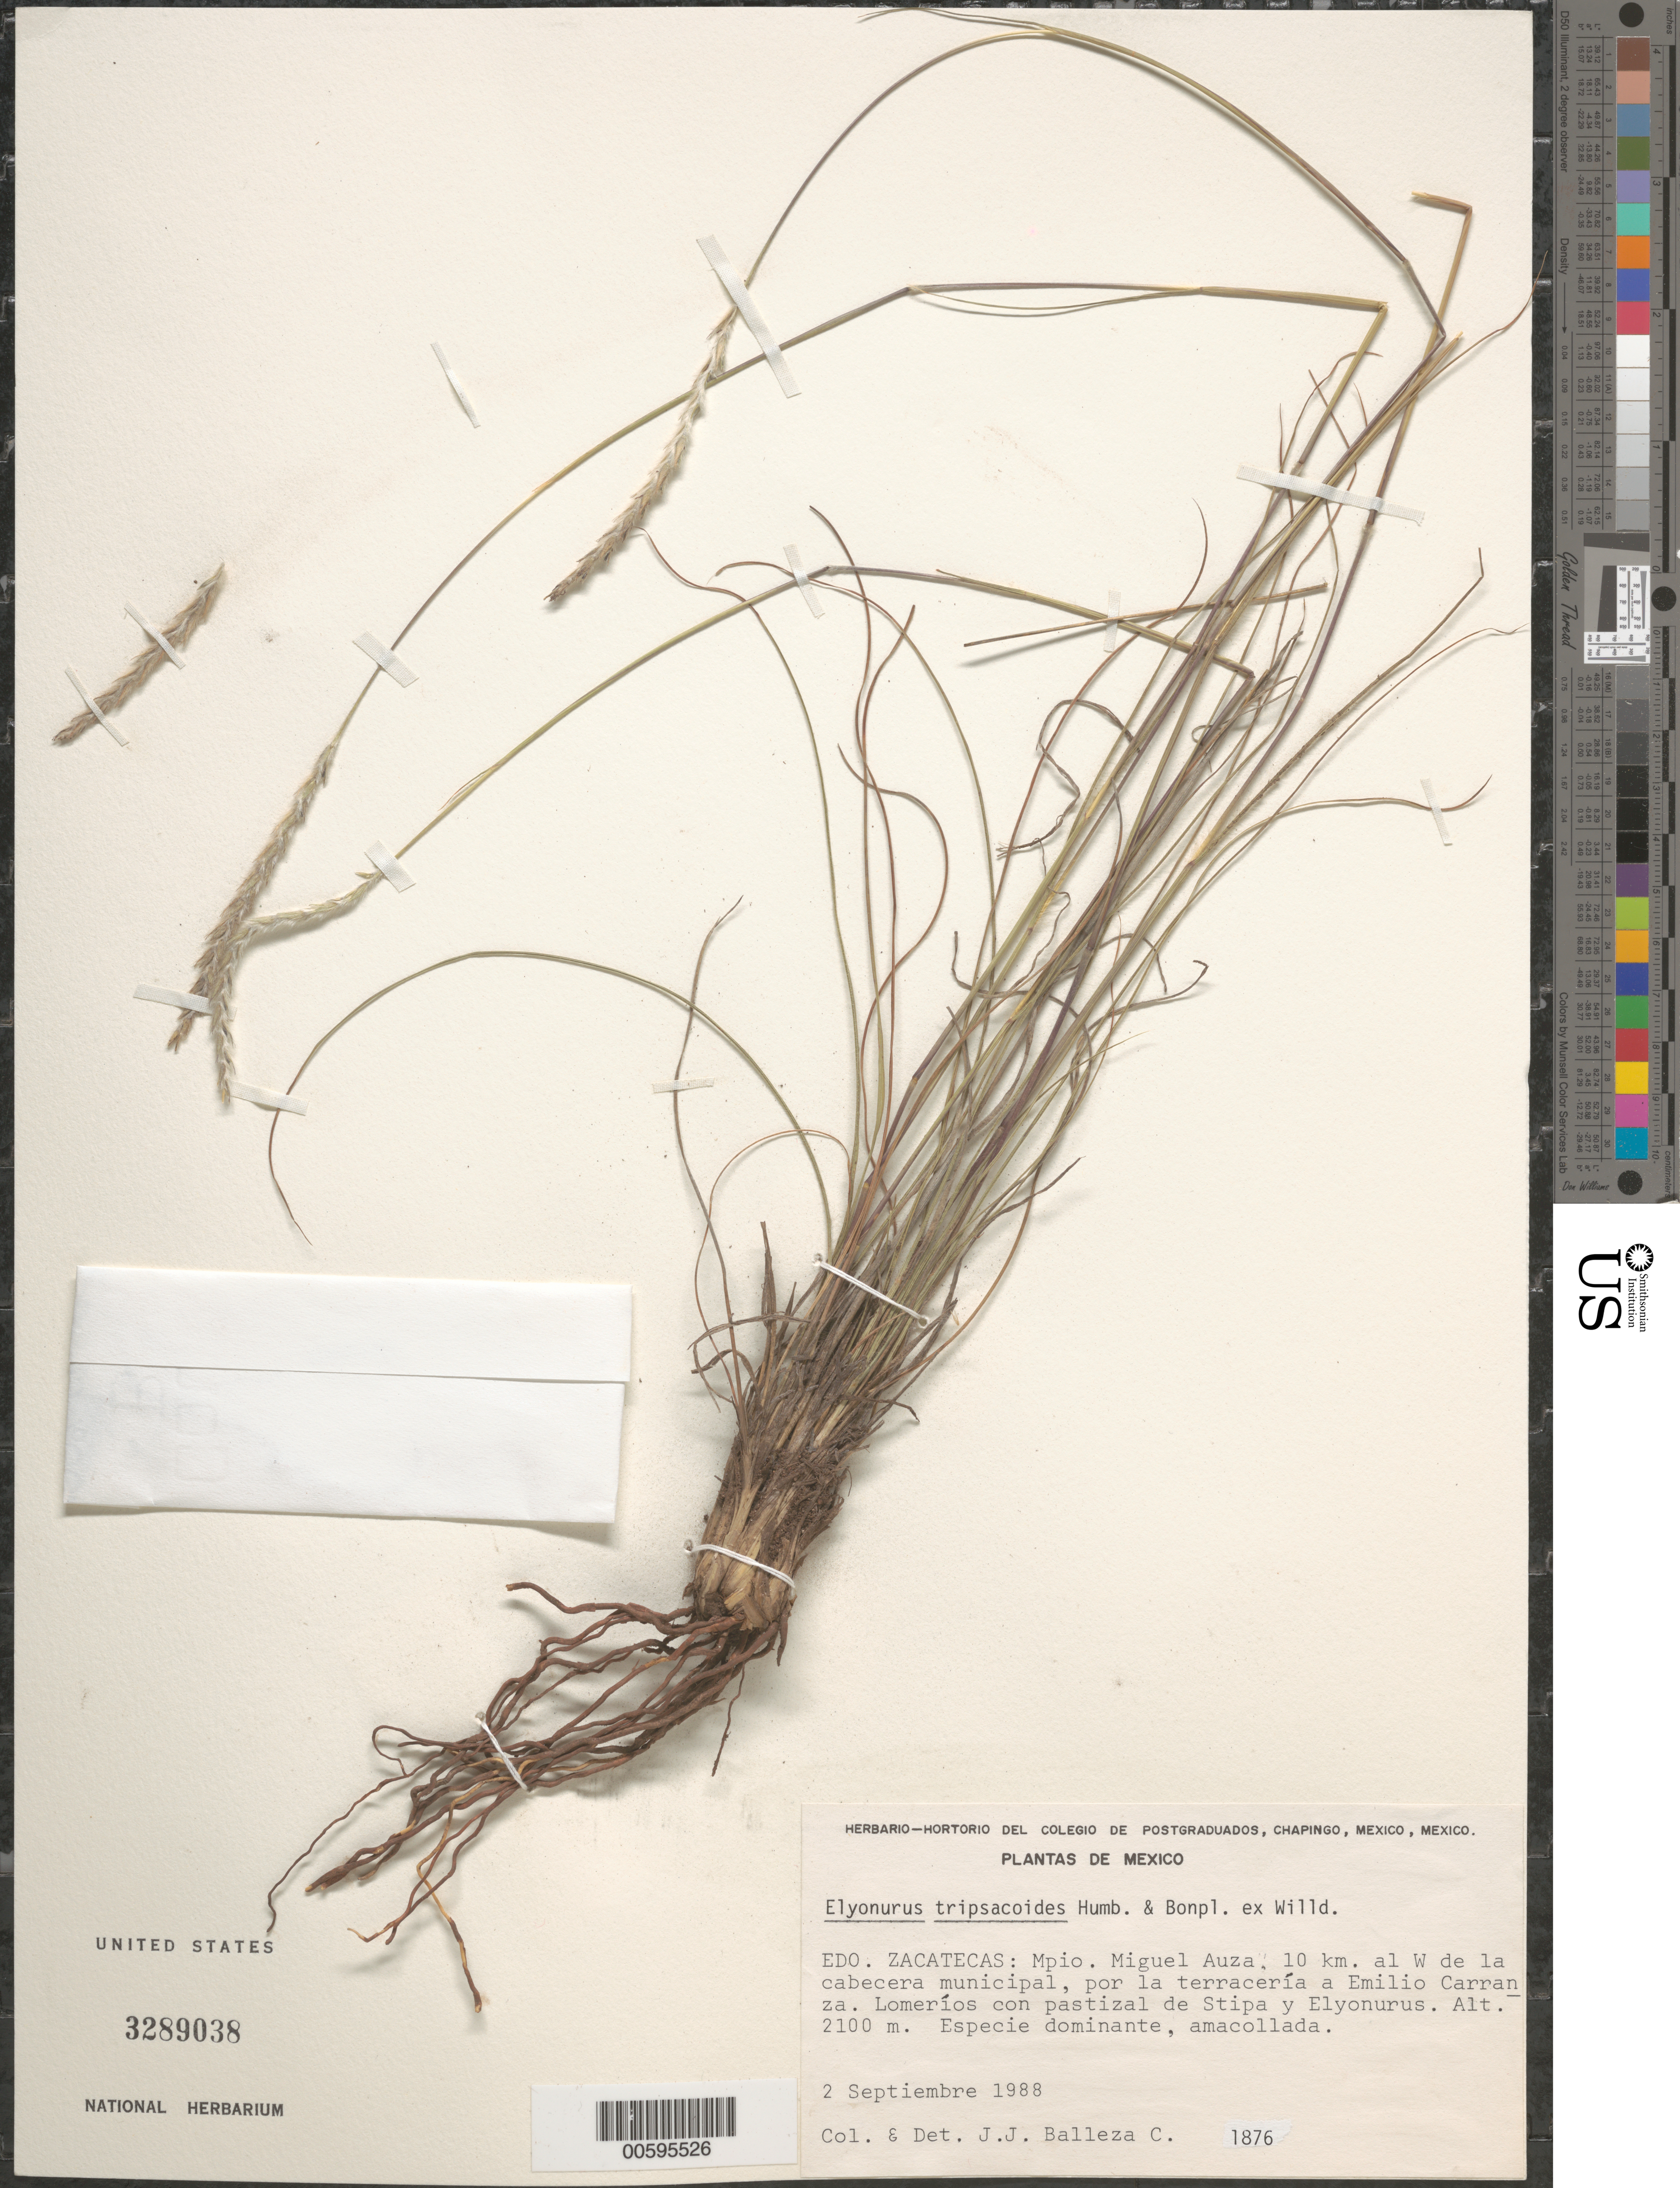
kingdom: Plantae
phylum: Tracheophyta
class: Liliopsida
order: Poales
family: Poaceae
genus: Elionurus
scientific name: Elionurus tripsacoides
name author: Humb. & Bonpl. ex Willd.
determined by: Balleza C., J. J.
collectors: J. J. Balleza C.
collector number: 1876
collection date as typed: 2 Sep 1988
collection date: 1988-09-02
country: Mexico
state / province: Zacatecas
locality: Mpio Miguel Auza, 10 km al W de la cabecera municipal, por la terracerfa a Emilio Carranza. Lomerfos con pastizal de Stipa y...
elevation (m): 2100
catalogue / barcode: US 3289038